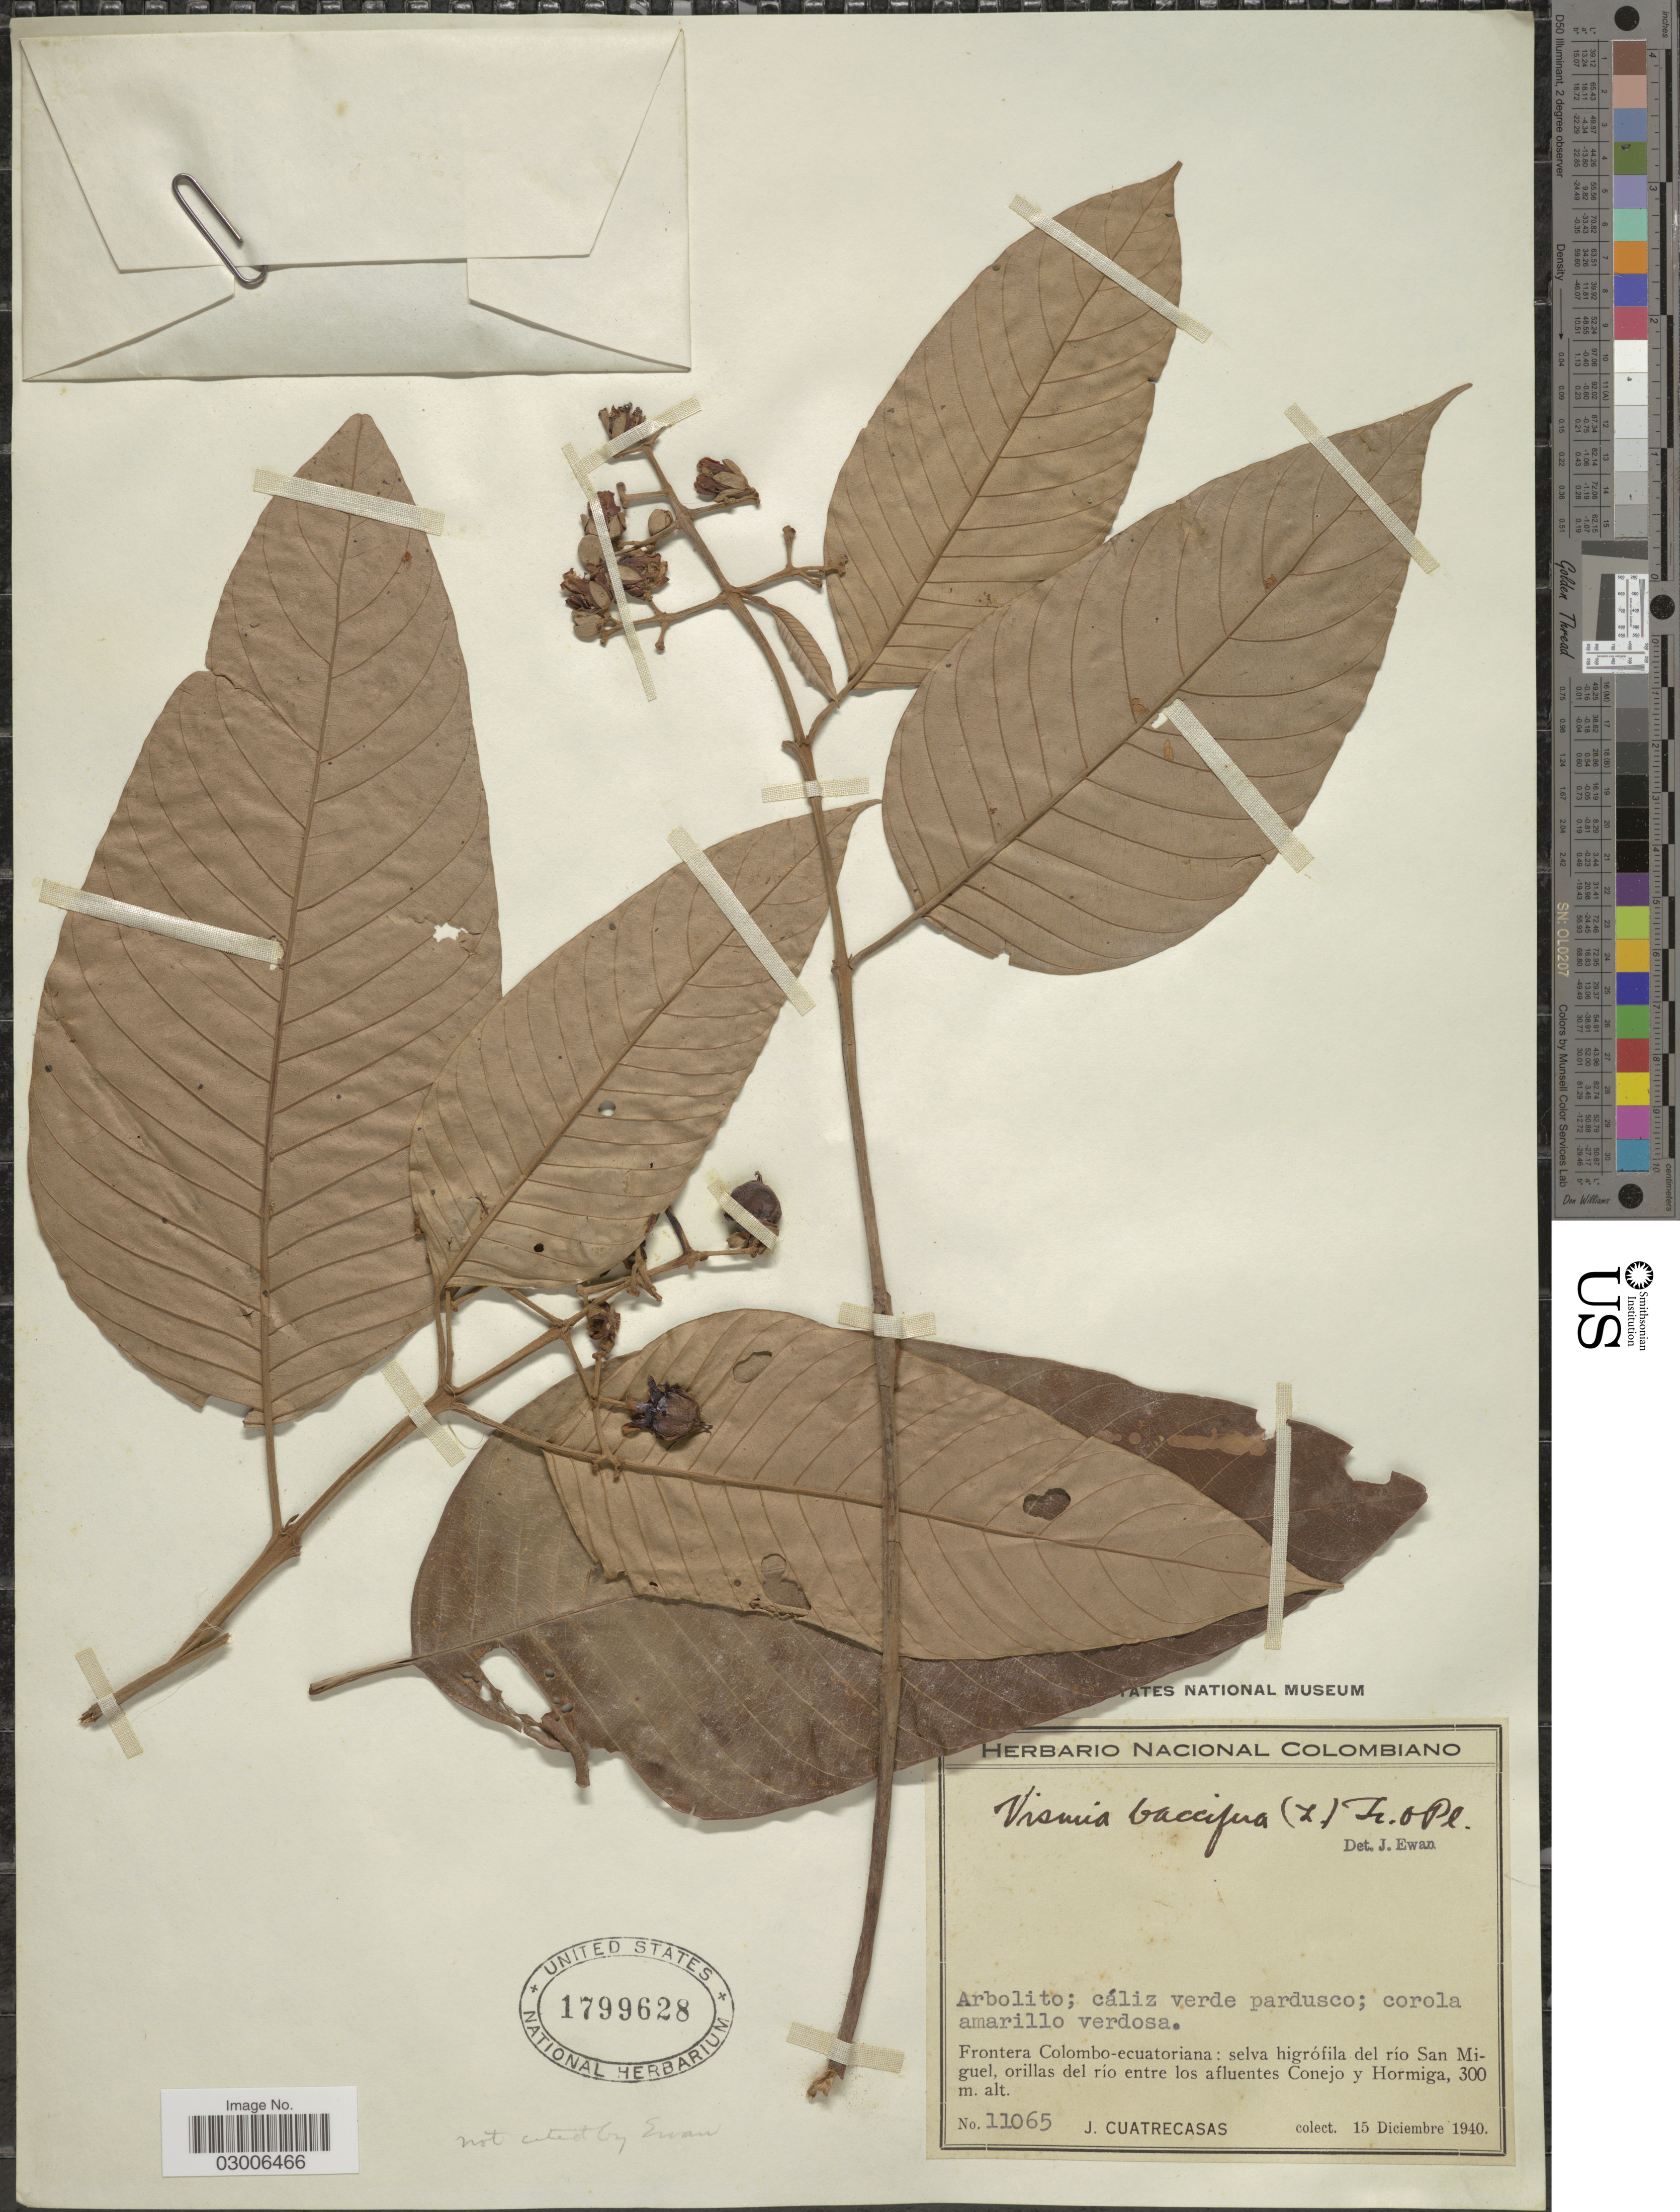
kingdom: Plantae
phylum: Tracheophyta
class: Magnoliopsida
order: Malpighiales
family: Hypericaceae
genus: Vismia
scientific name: Vismia baccifera subsp. baccifera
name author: (L.) Triana & Planch.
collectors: J. Cuatrecasas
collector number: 11065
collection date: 1940-12-15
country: Colombia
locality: Frontera Colombo-ecuatoriana: selva higrófila del río San Miguel, orillas del río entre los afluentes Conejo y Hormiga.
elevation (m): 300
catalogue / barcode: US 1799628